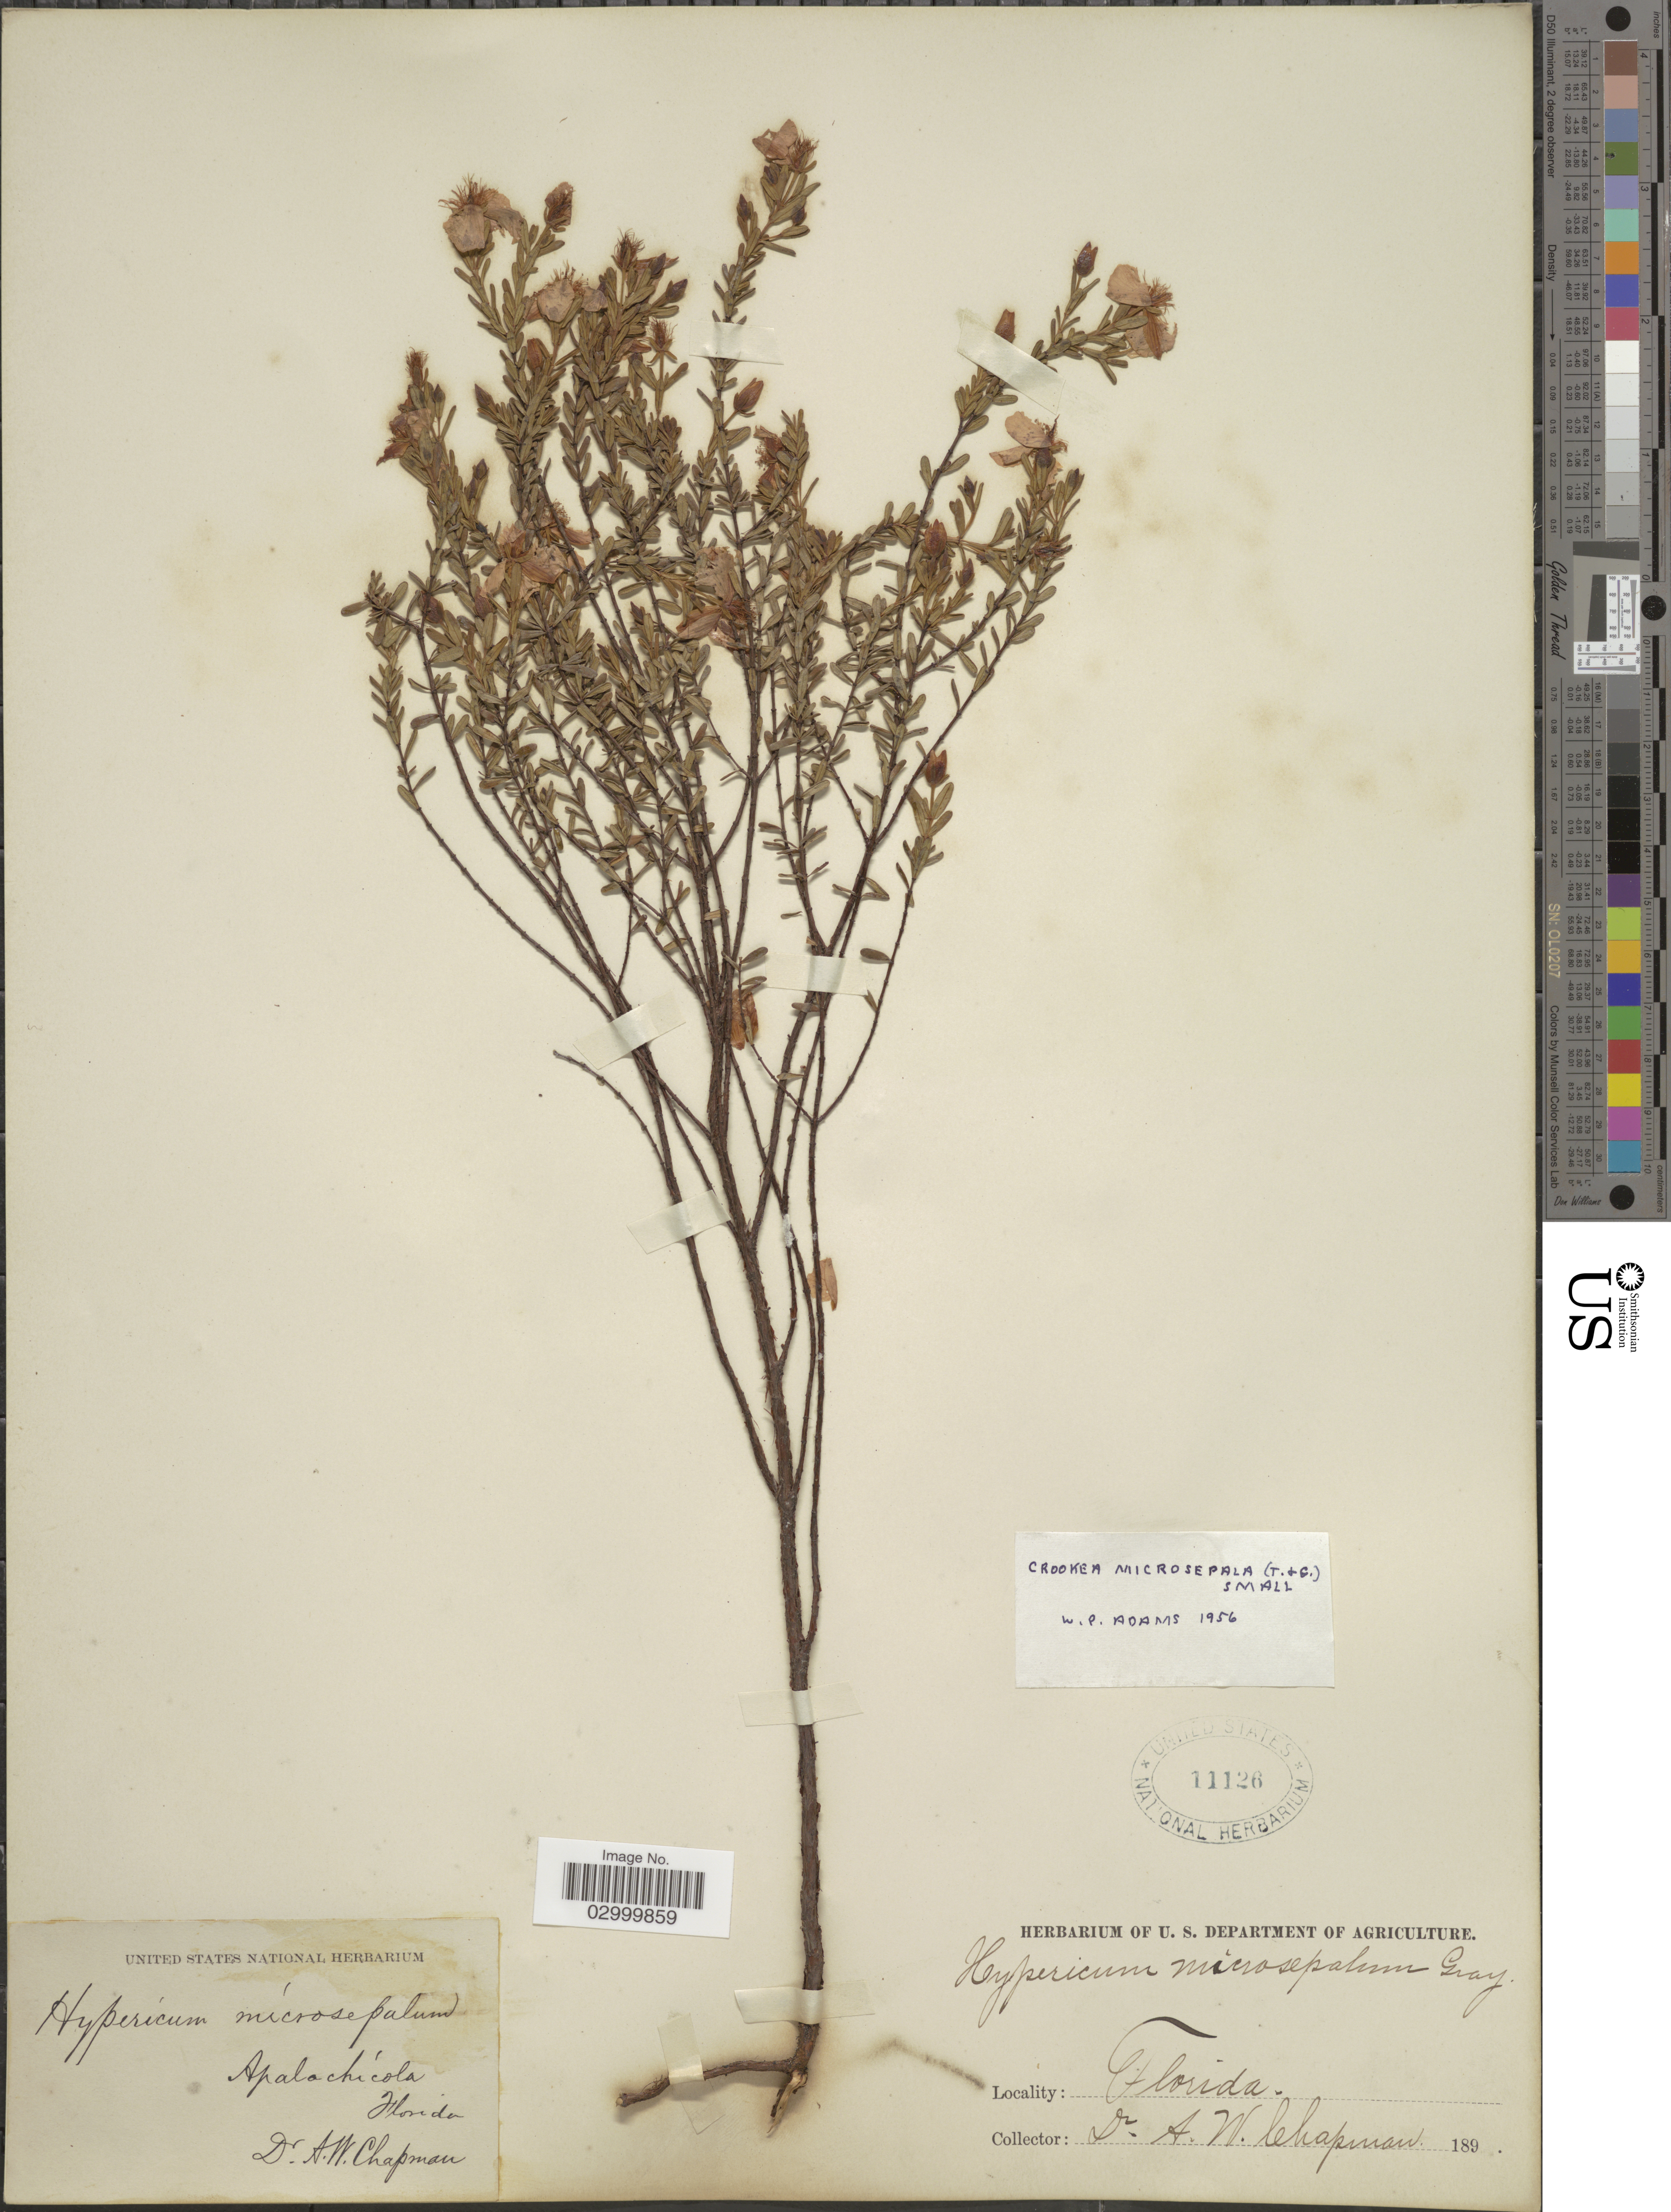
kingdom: Plantae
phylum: Tracheophyta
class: Magnoliopsida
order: Malpighiales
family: Hypericaceae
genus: Hypericum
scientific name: Hypericum microsepalum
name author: (Torr. & A. Gray) A. Gray ex S. Watson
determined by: Strong, Mark T., (BOT), Smithsonian Institution - National Museum of Natural History (UNITED STATES)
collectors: A. Chapman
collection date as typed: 189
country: United States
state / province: Florida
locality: Apalachicola, Florida.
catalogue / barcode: US 11126